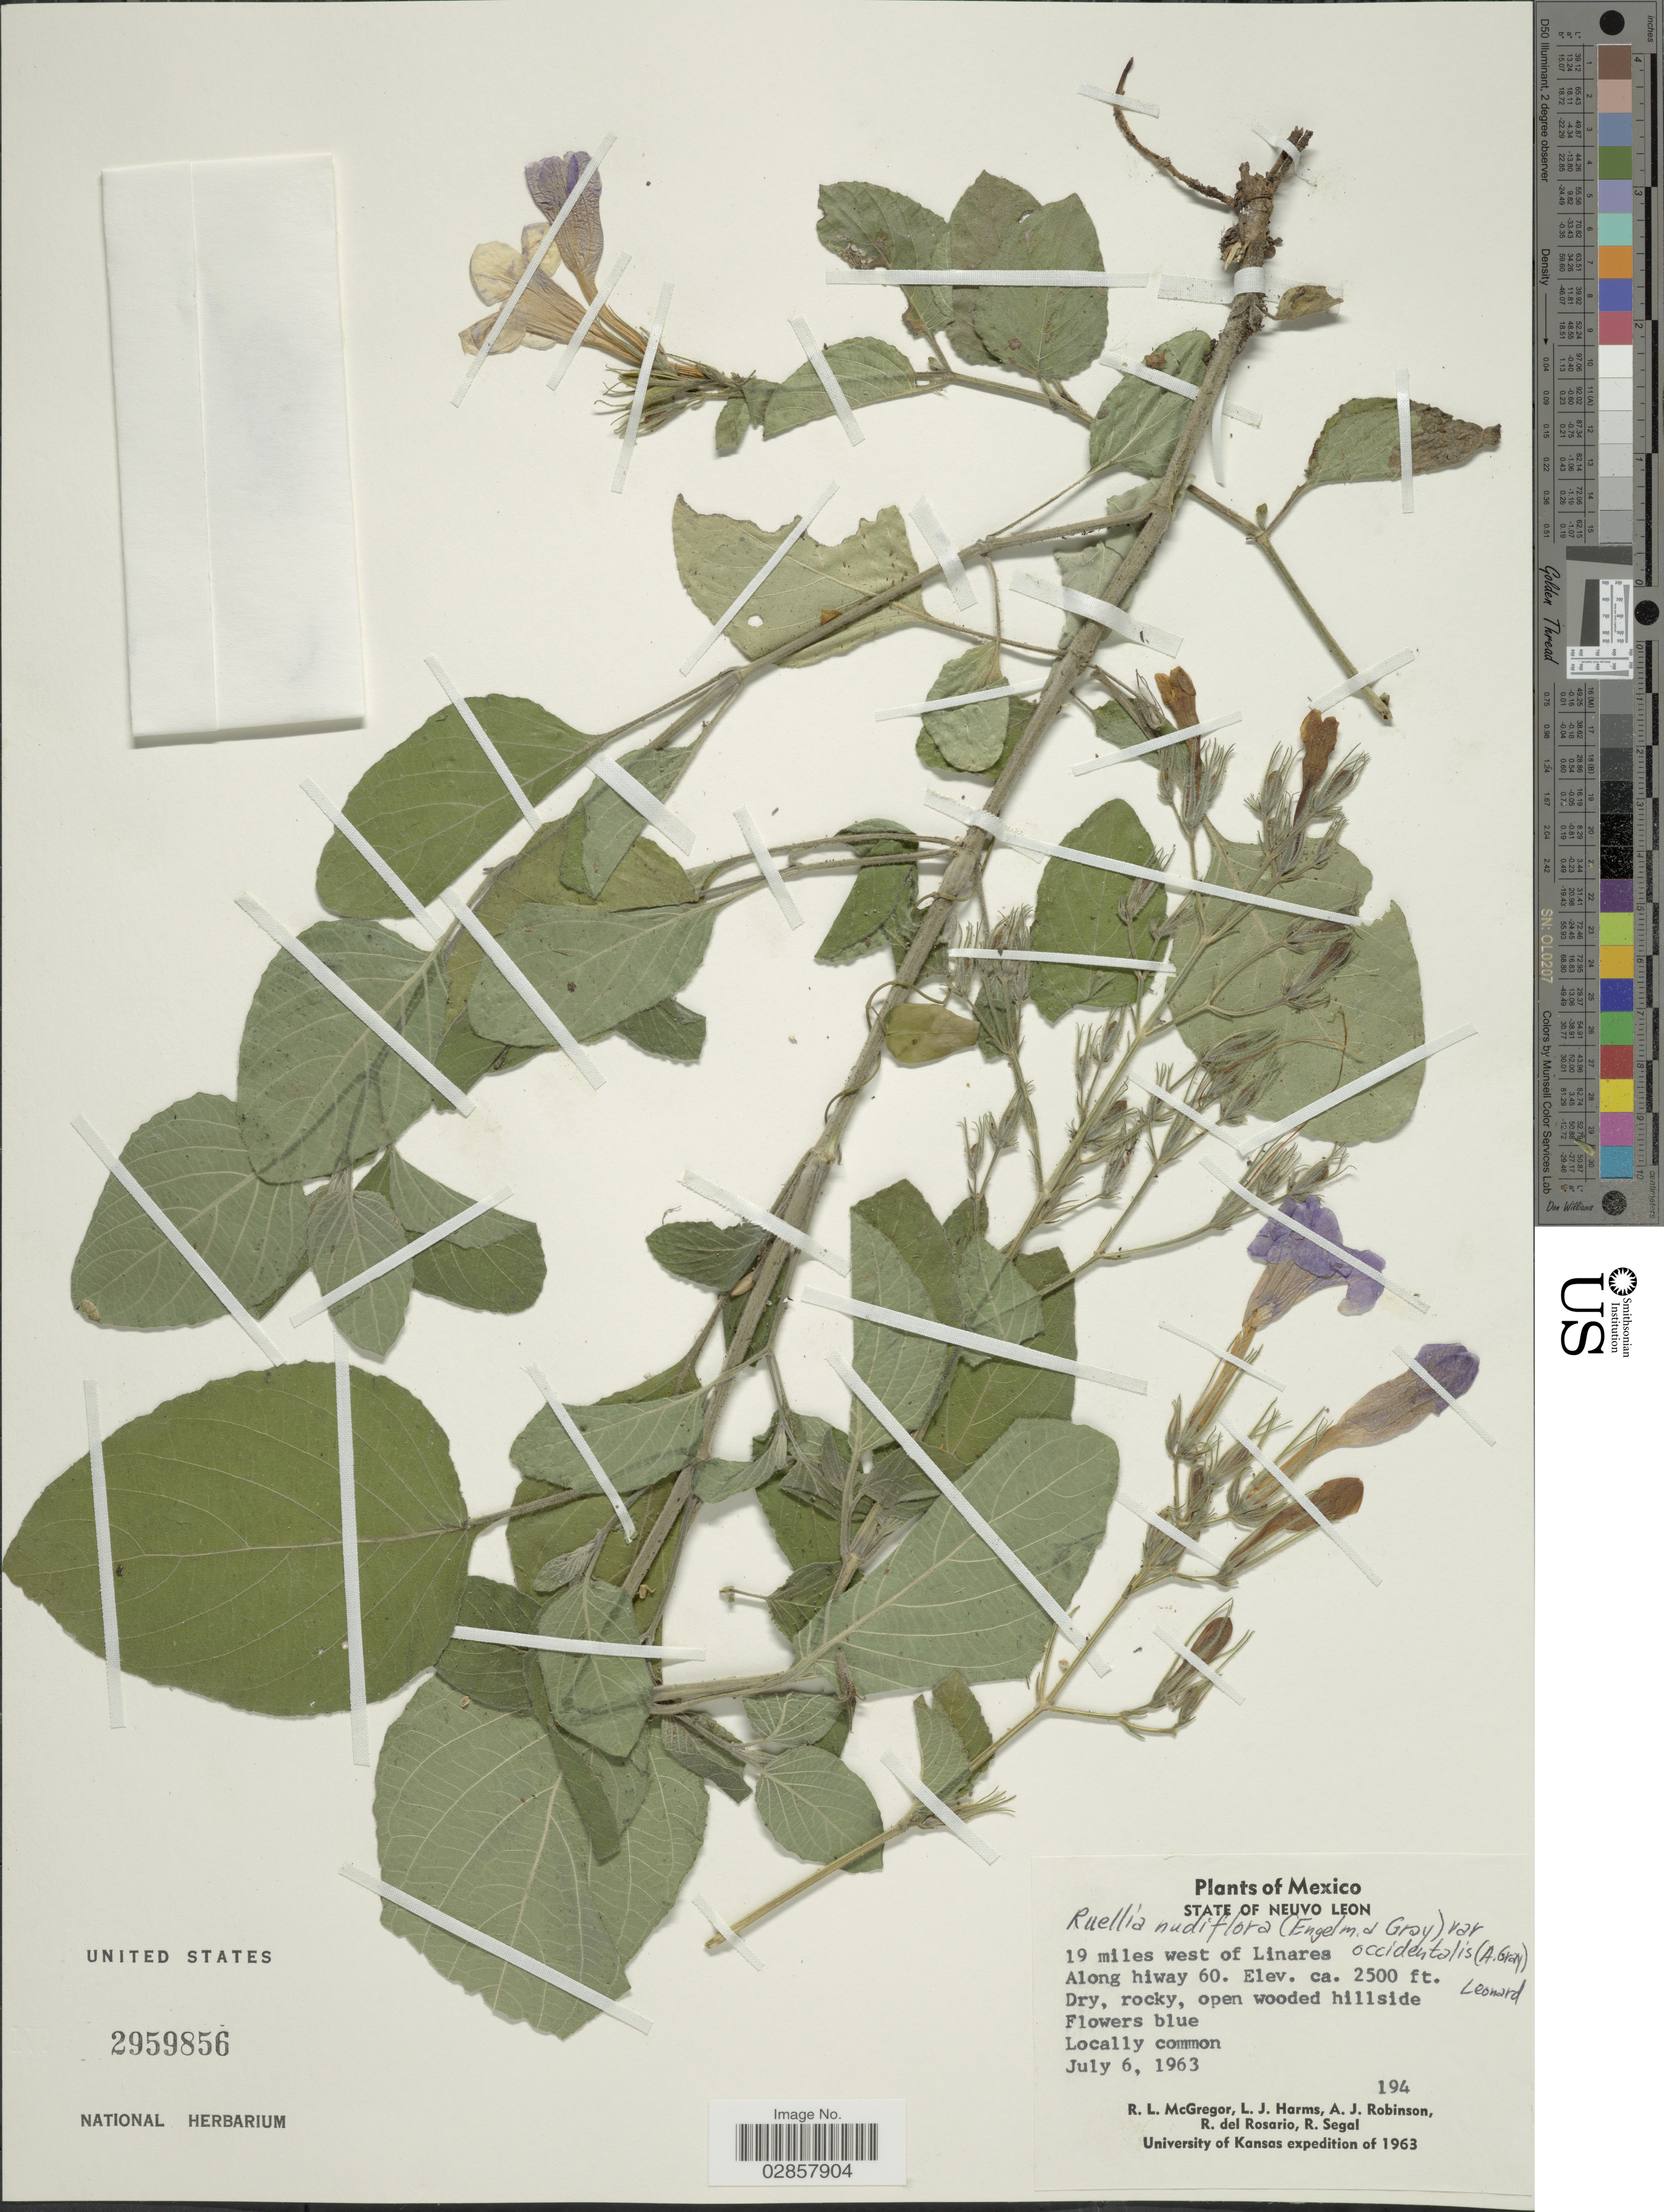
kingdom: Plantae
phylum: Tracheophyta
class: Magnoliopsida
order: Lamiales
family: Acanthaceae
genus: Ruellia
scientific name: Ruellia occidentalis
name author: (A. Gray) Tharp & F.A. Barkley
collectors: R. McGregor, L. Harms, A. J. Robinson, R. del Rosario & R. Segal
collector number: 194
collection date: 1963-07-06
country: Mexico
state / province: Nuevo León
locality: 19 miles west of Linares. Along highway 60.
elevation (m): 762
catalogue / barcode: US 2959856